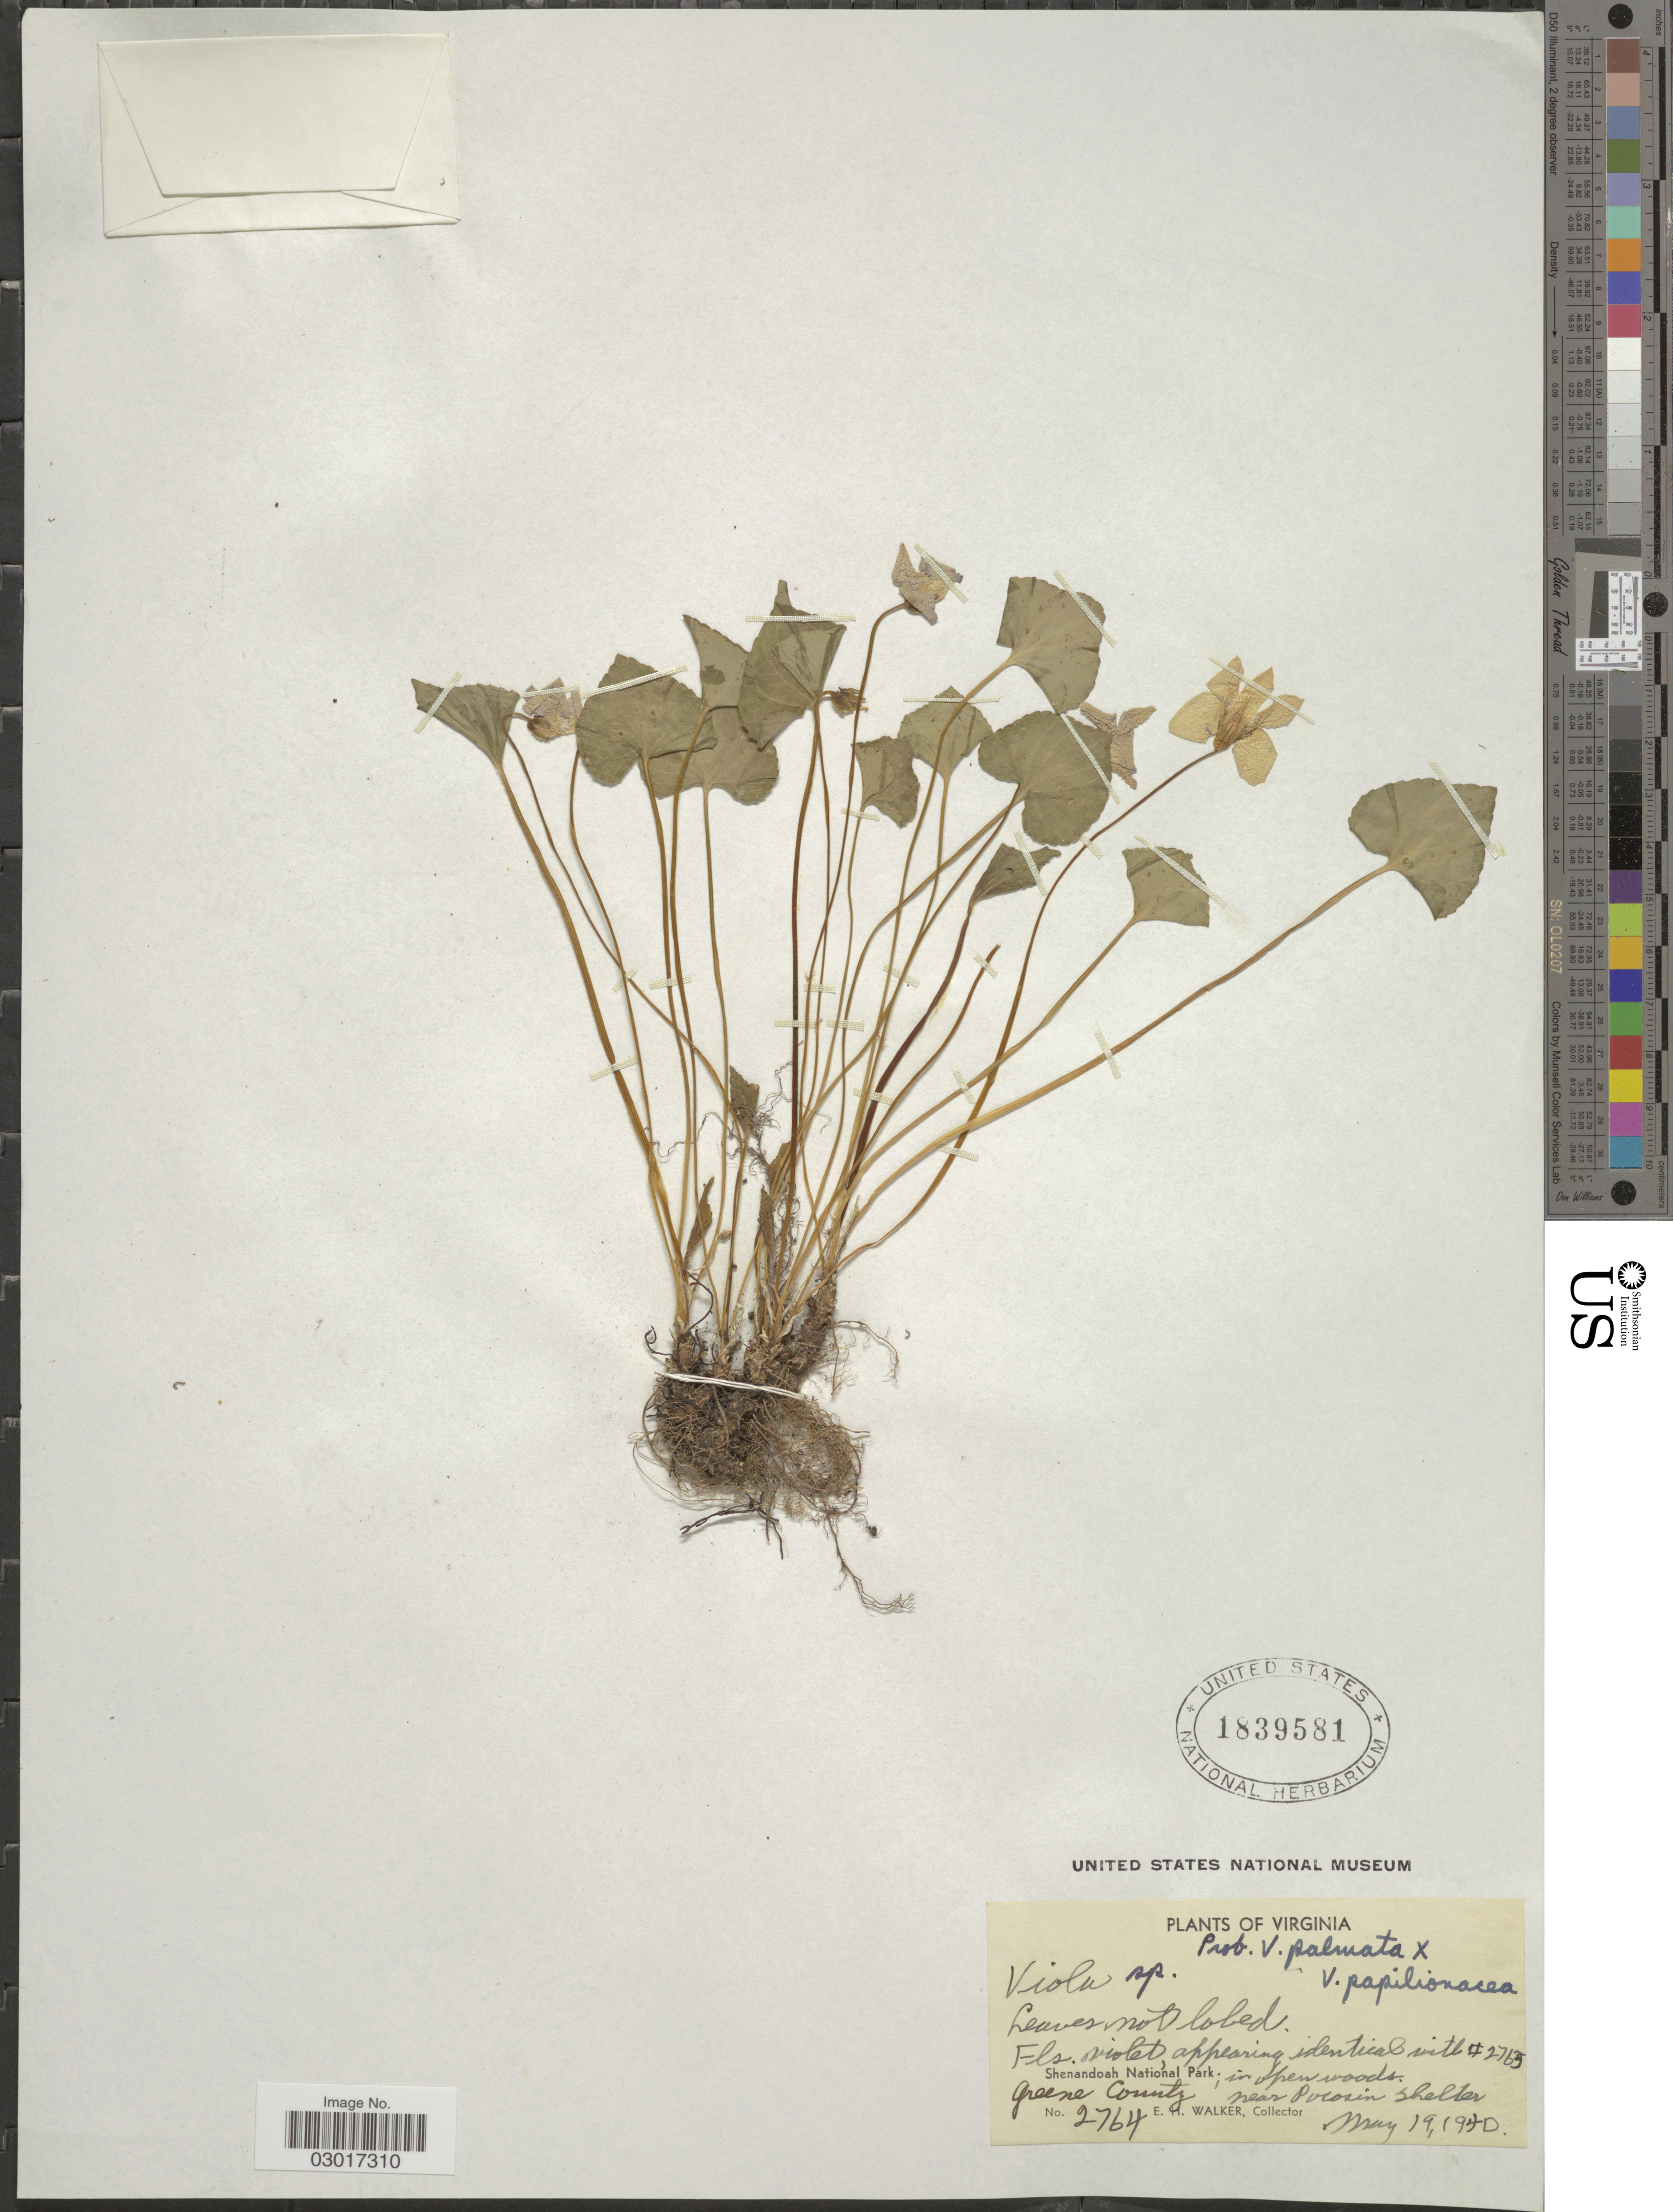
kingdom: Plantae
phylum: Tracheophyta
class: Magnoliopsida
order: Malpighiales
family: Violaceae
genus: Viola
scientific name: Viola triloba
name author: Schwein.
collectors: E. H. Walker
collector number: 2764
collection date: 1940-05-19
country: United States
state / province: Virginia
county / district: Greene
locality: Shenandoah National Park; near Pocosin Shelter, Greene County.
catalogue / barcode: US 1839581